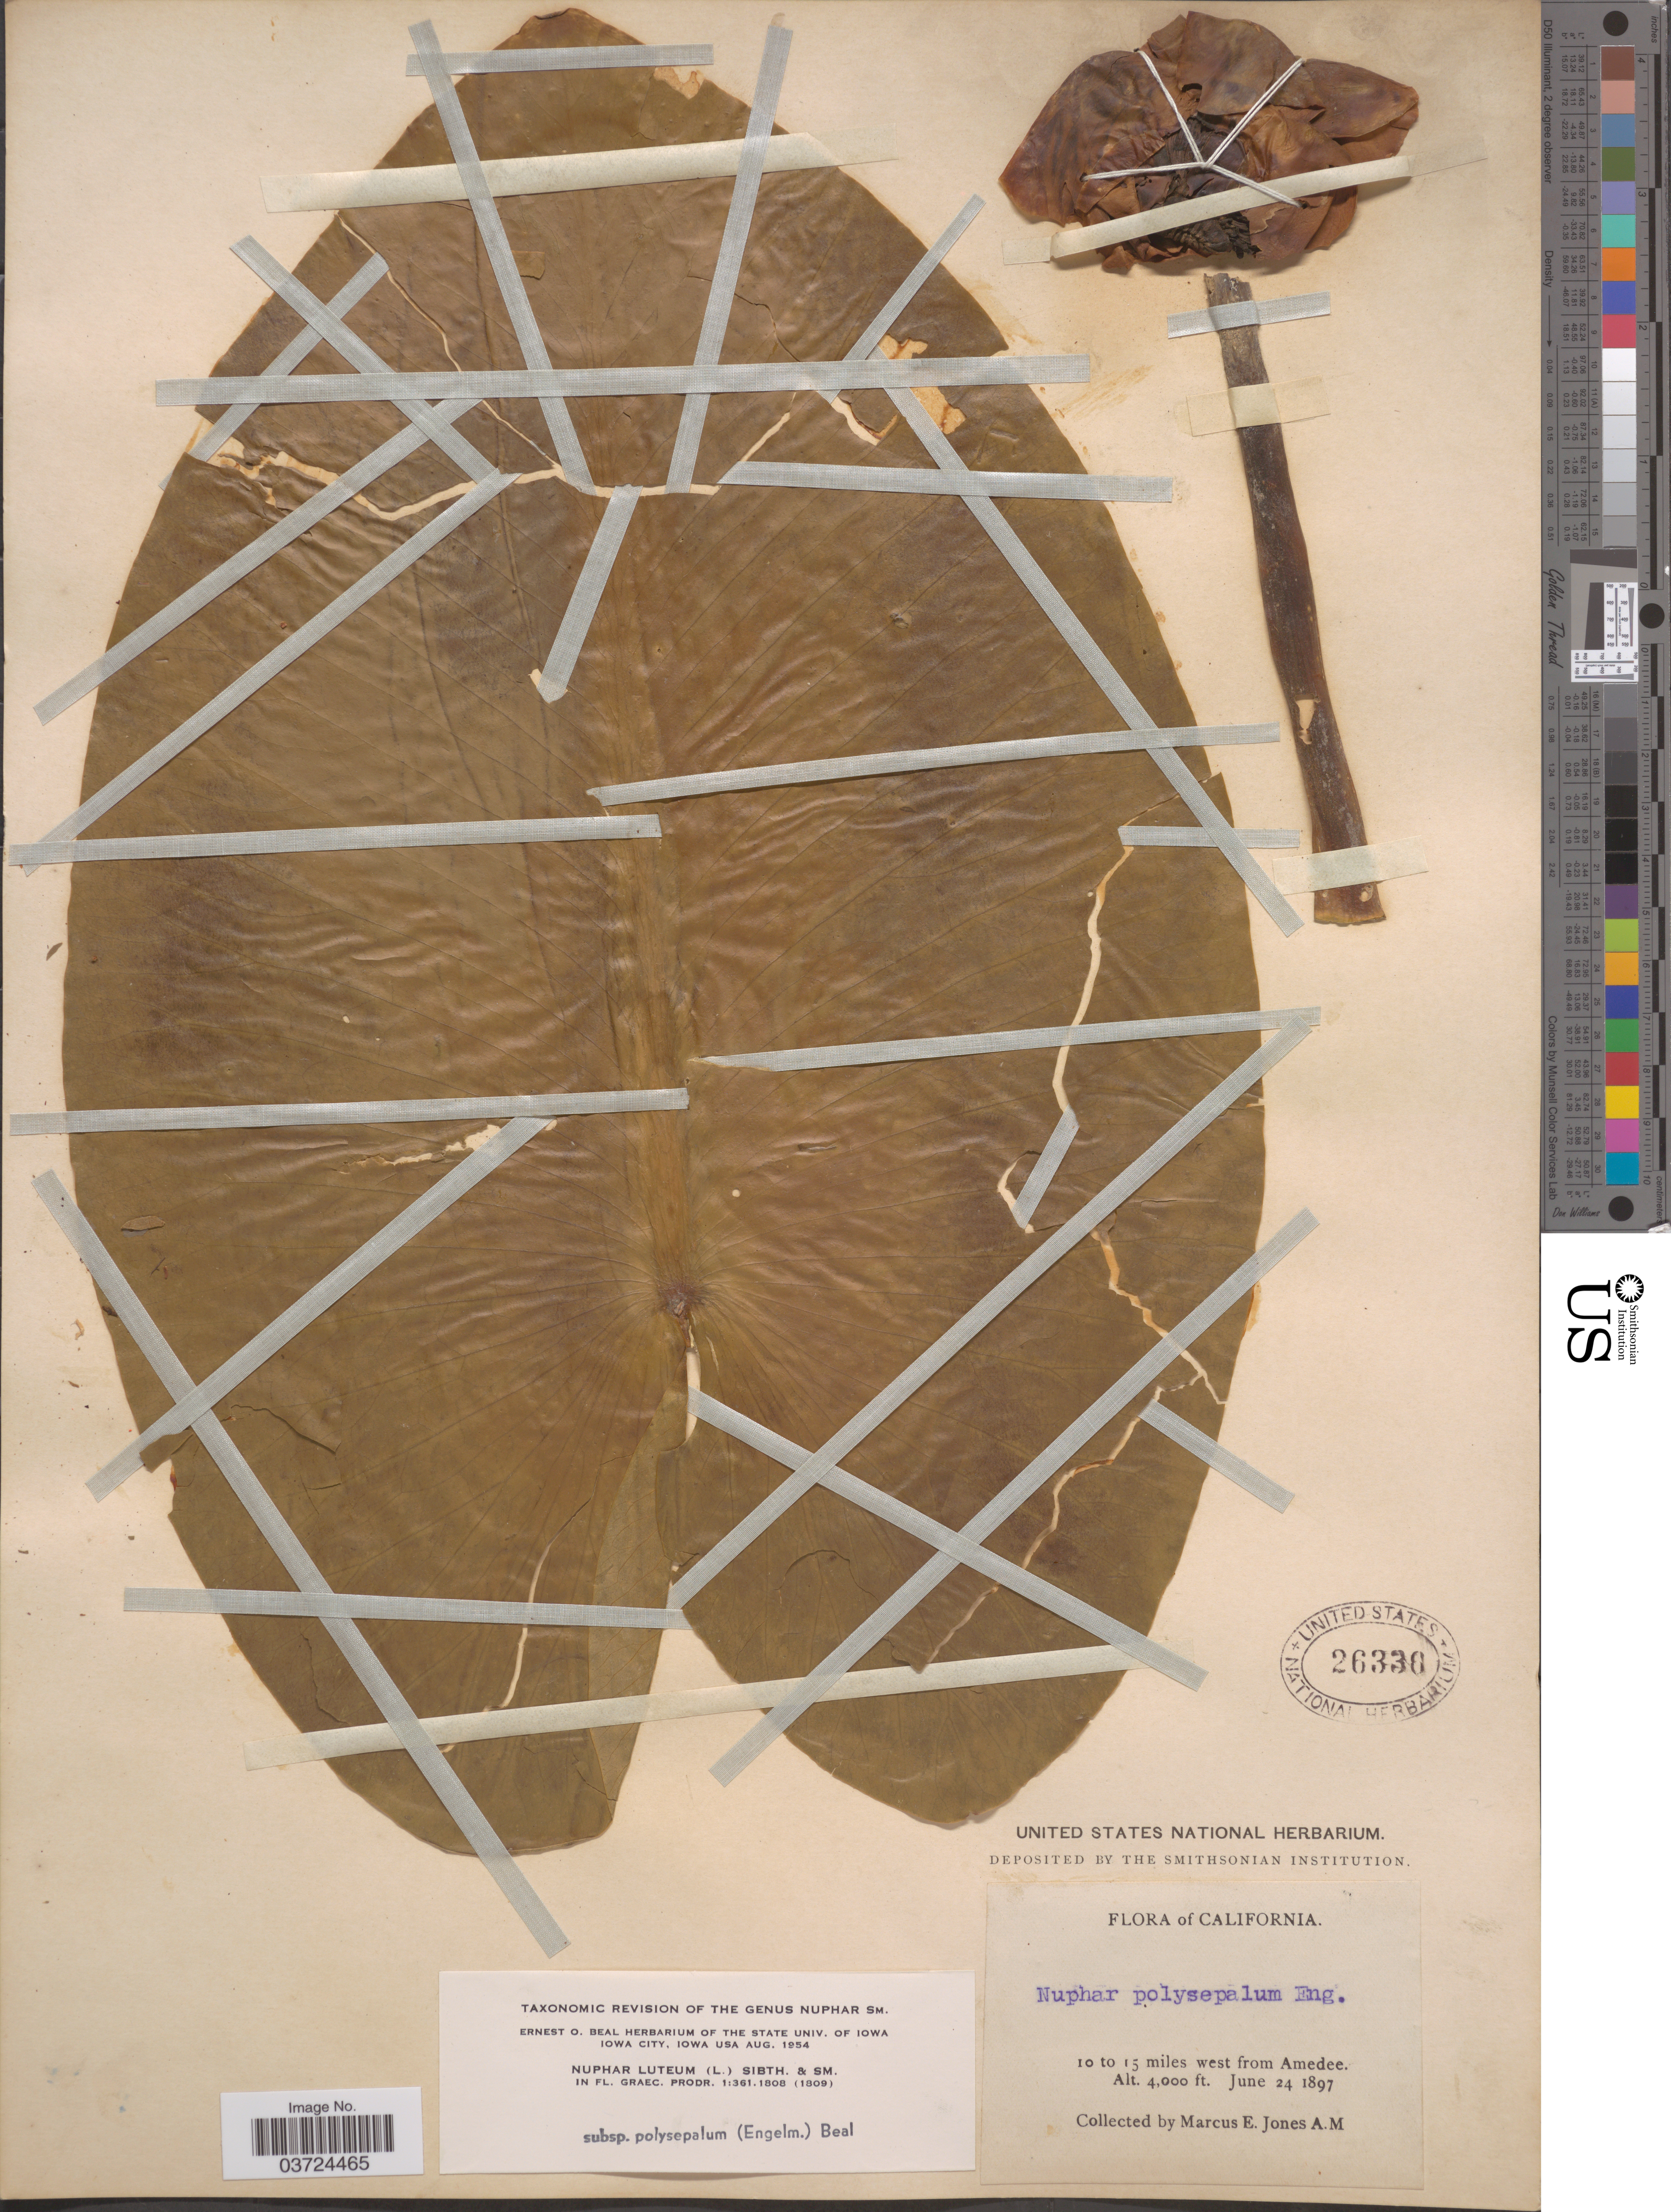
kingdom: Plantae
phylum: Tracheophyta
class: Magnoliopsida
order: Nymphaeales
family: Nymphaeaceae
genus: Nuphar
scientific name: Nuphar polysepala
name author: Englem.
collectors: M. E. Jones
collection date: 1897-06-24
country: United States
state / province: California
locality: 10 to 15 miles west from Amedee.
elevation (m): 1219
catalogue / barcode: US 26336